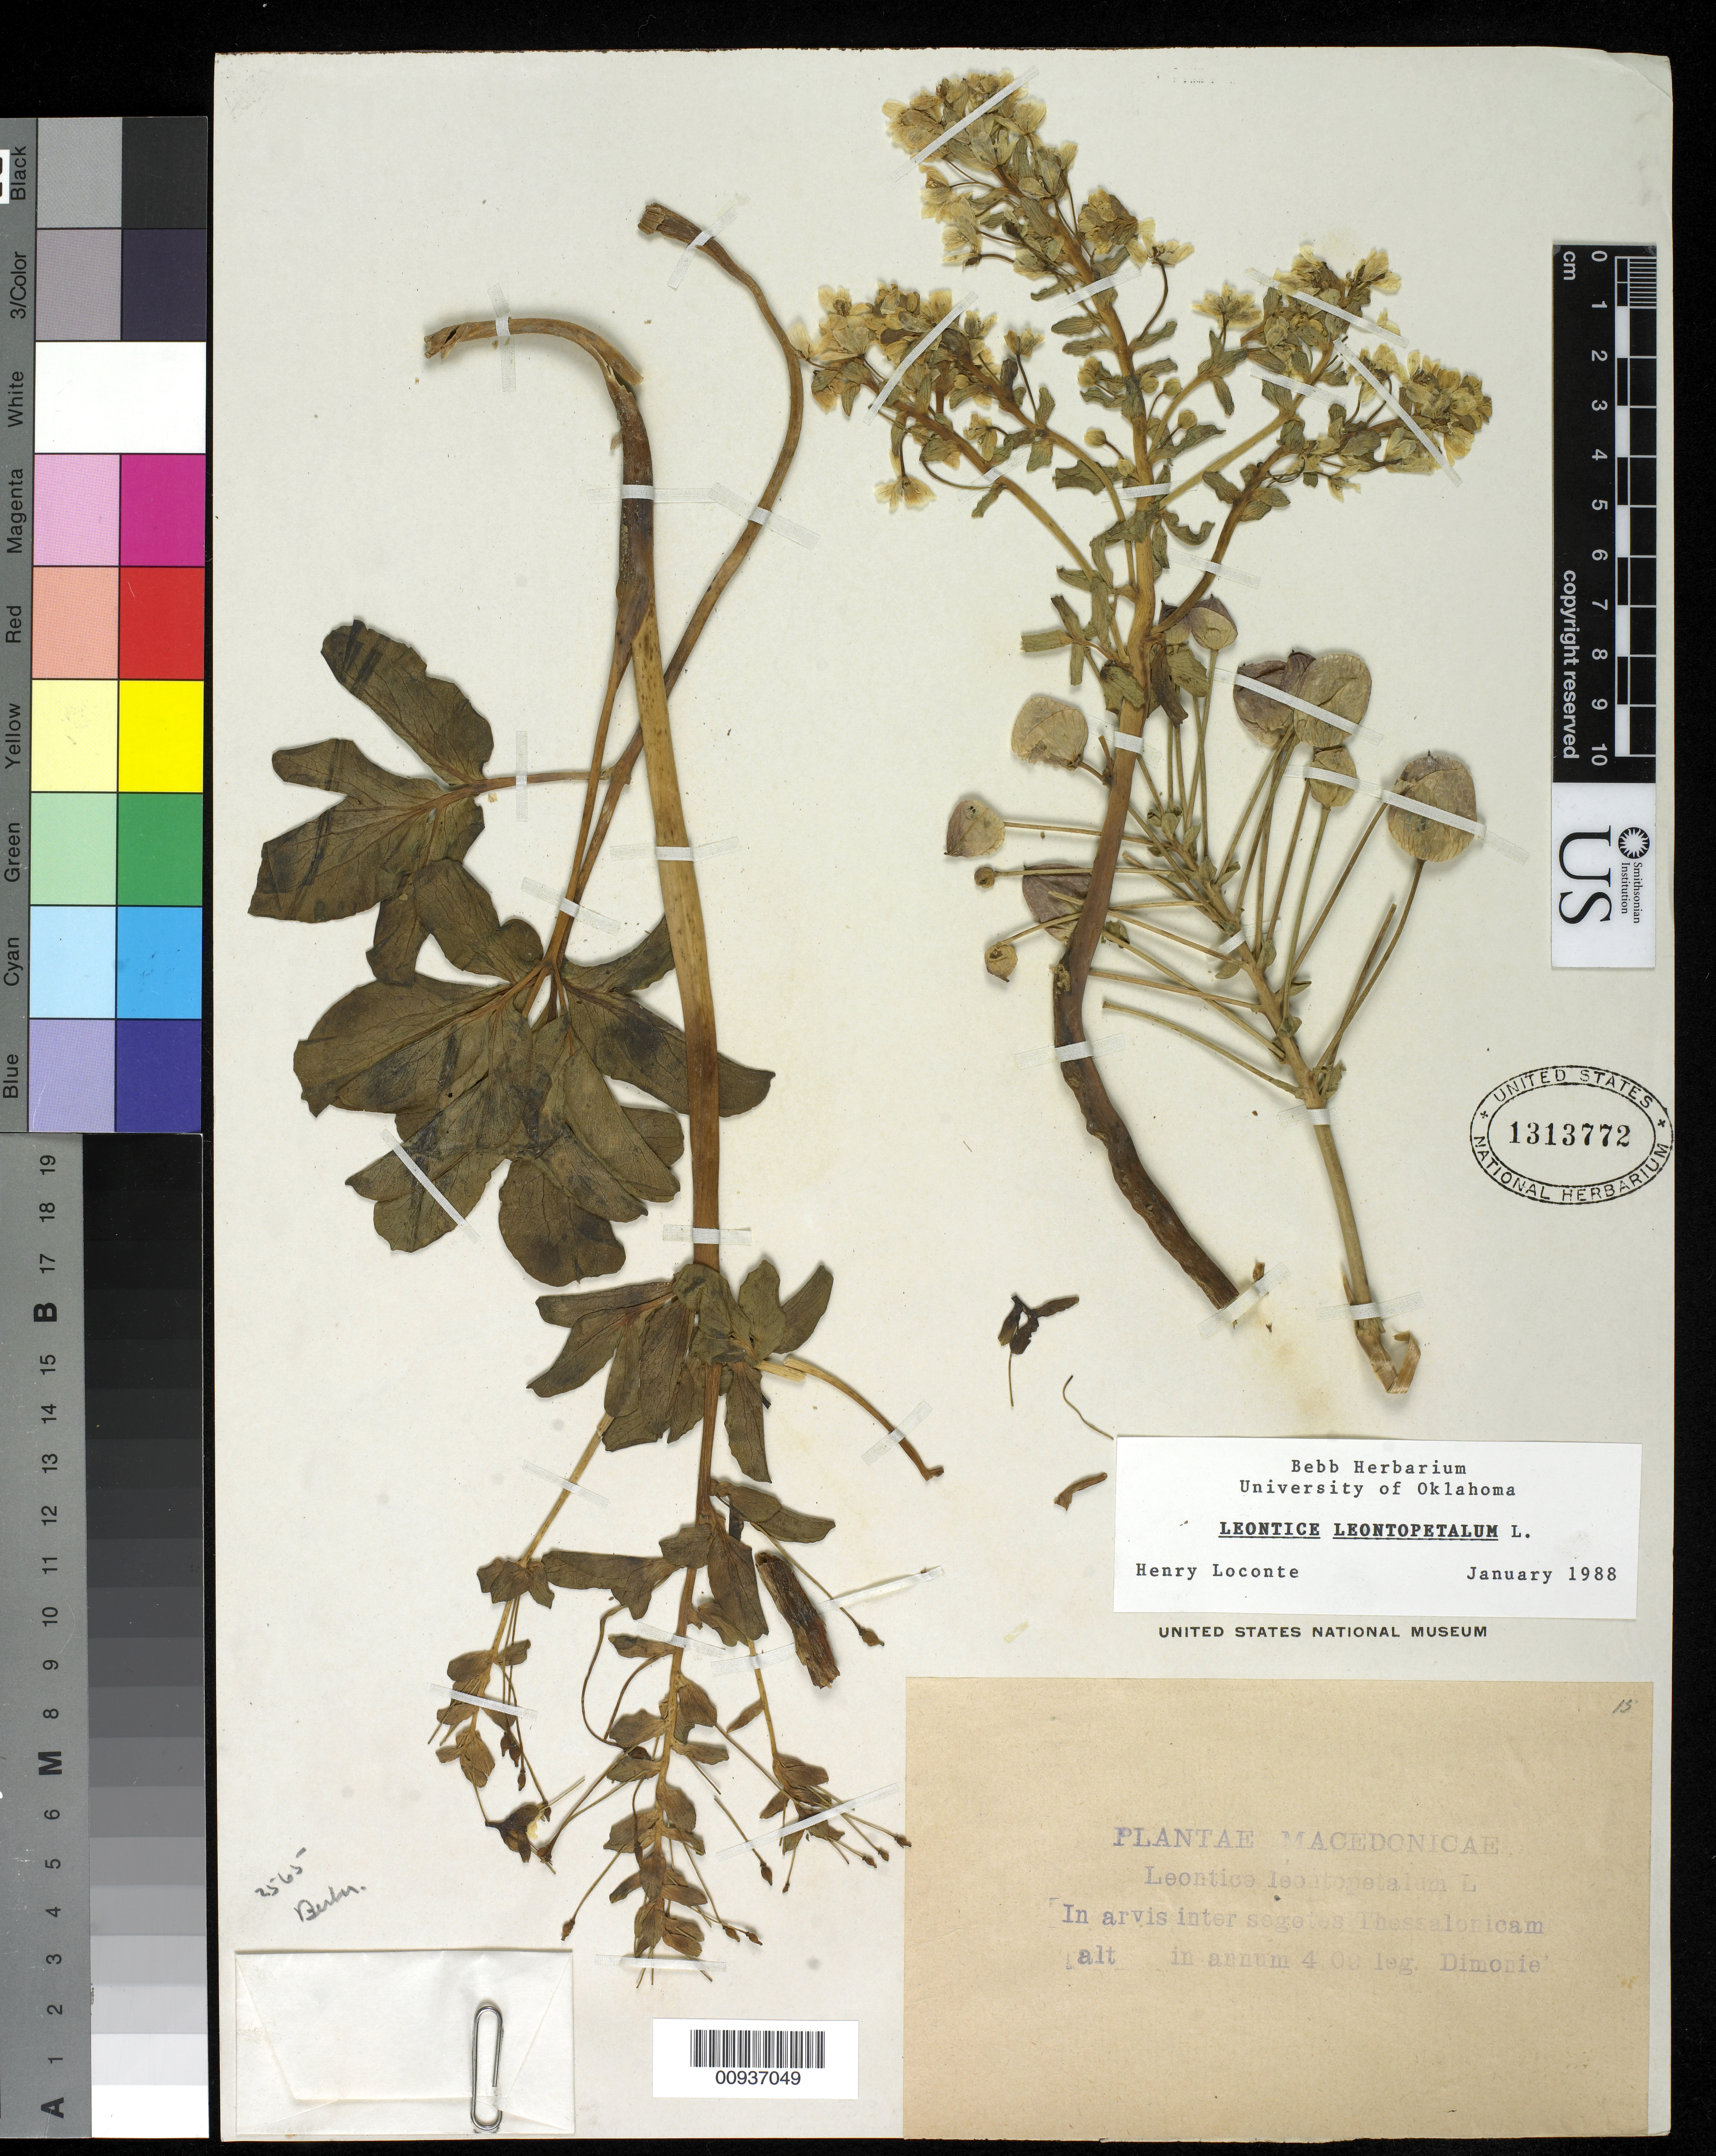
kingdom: Plantae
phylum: Tracheophyta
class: Magnoliopsida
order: Ranunculales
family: Berberidaceae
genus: Leontice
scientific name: Leontice leontopetalum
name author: L.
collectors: -. Dimonie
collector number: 15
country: Greece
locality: In arvis inter segetes Thessalonicam.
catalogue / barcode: US 1313772